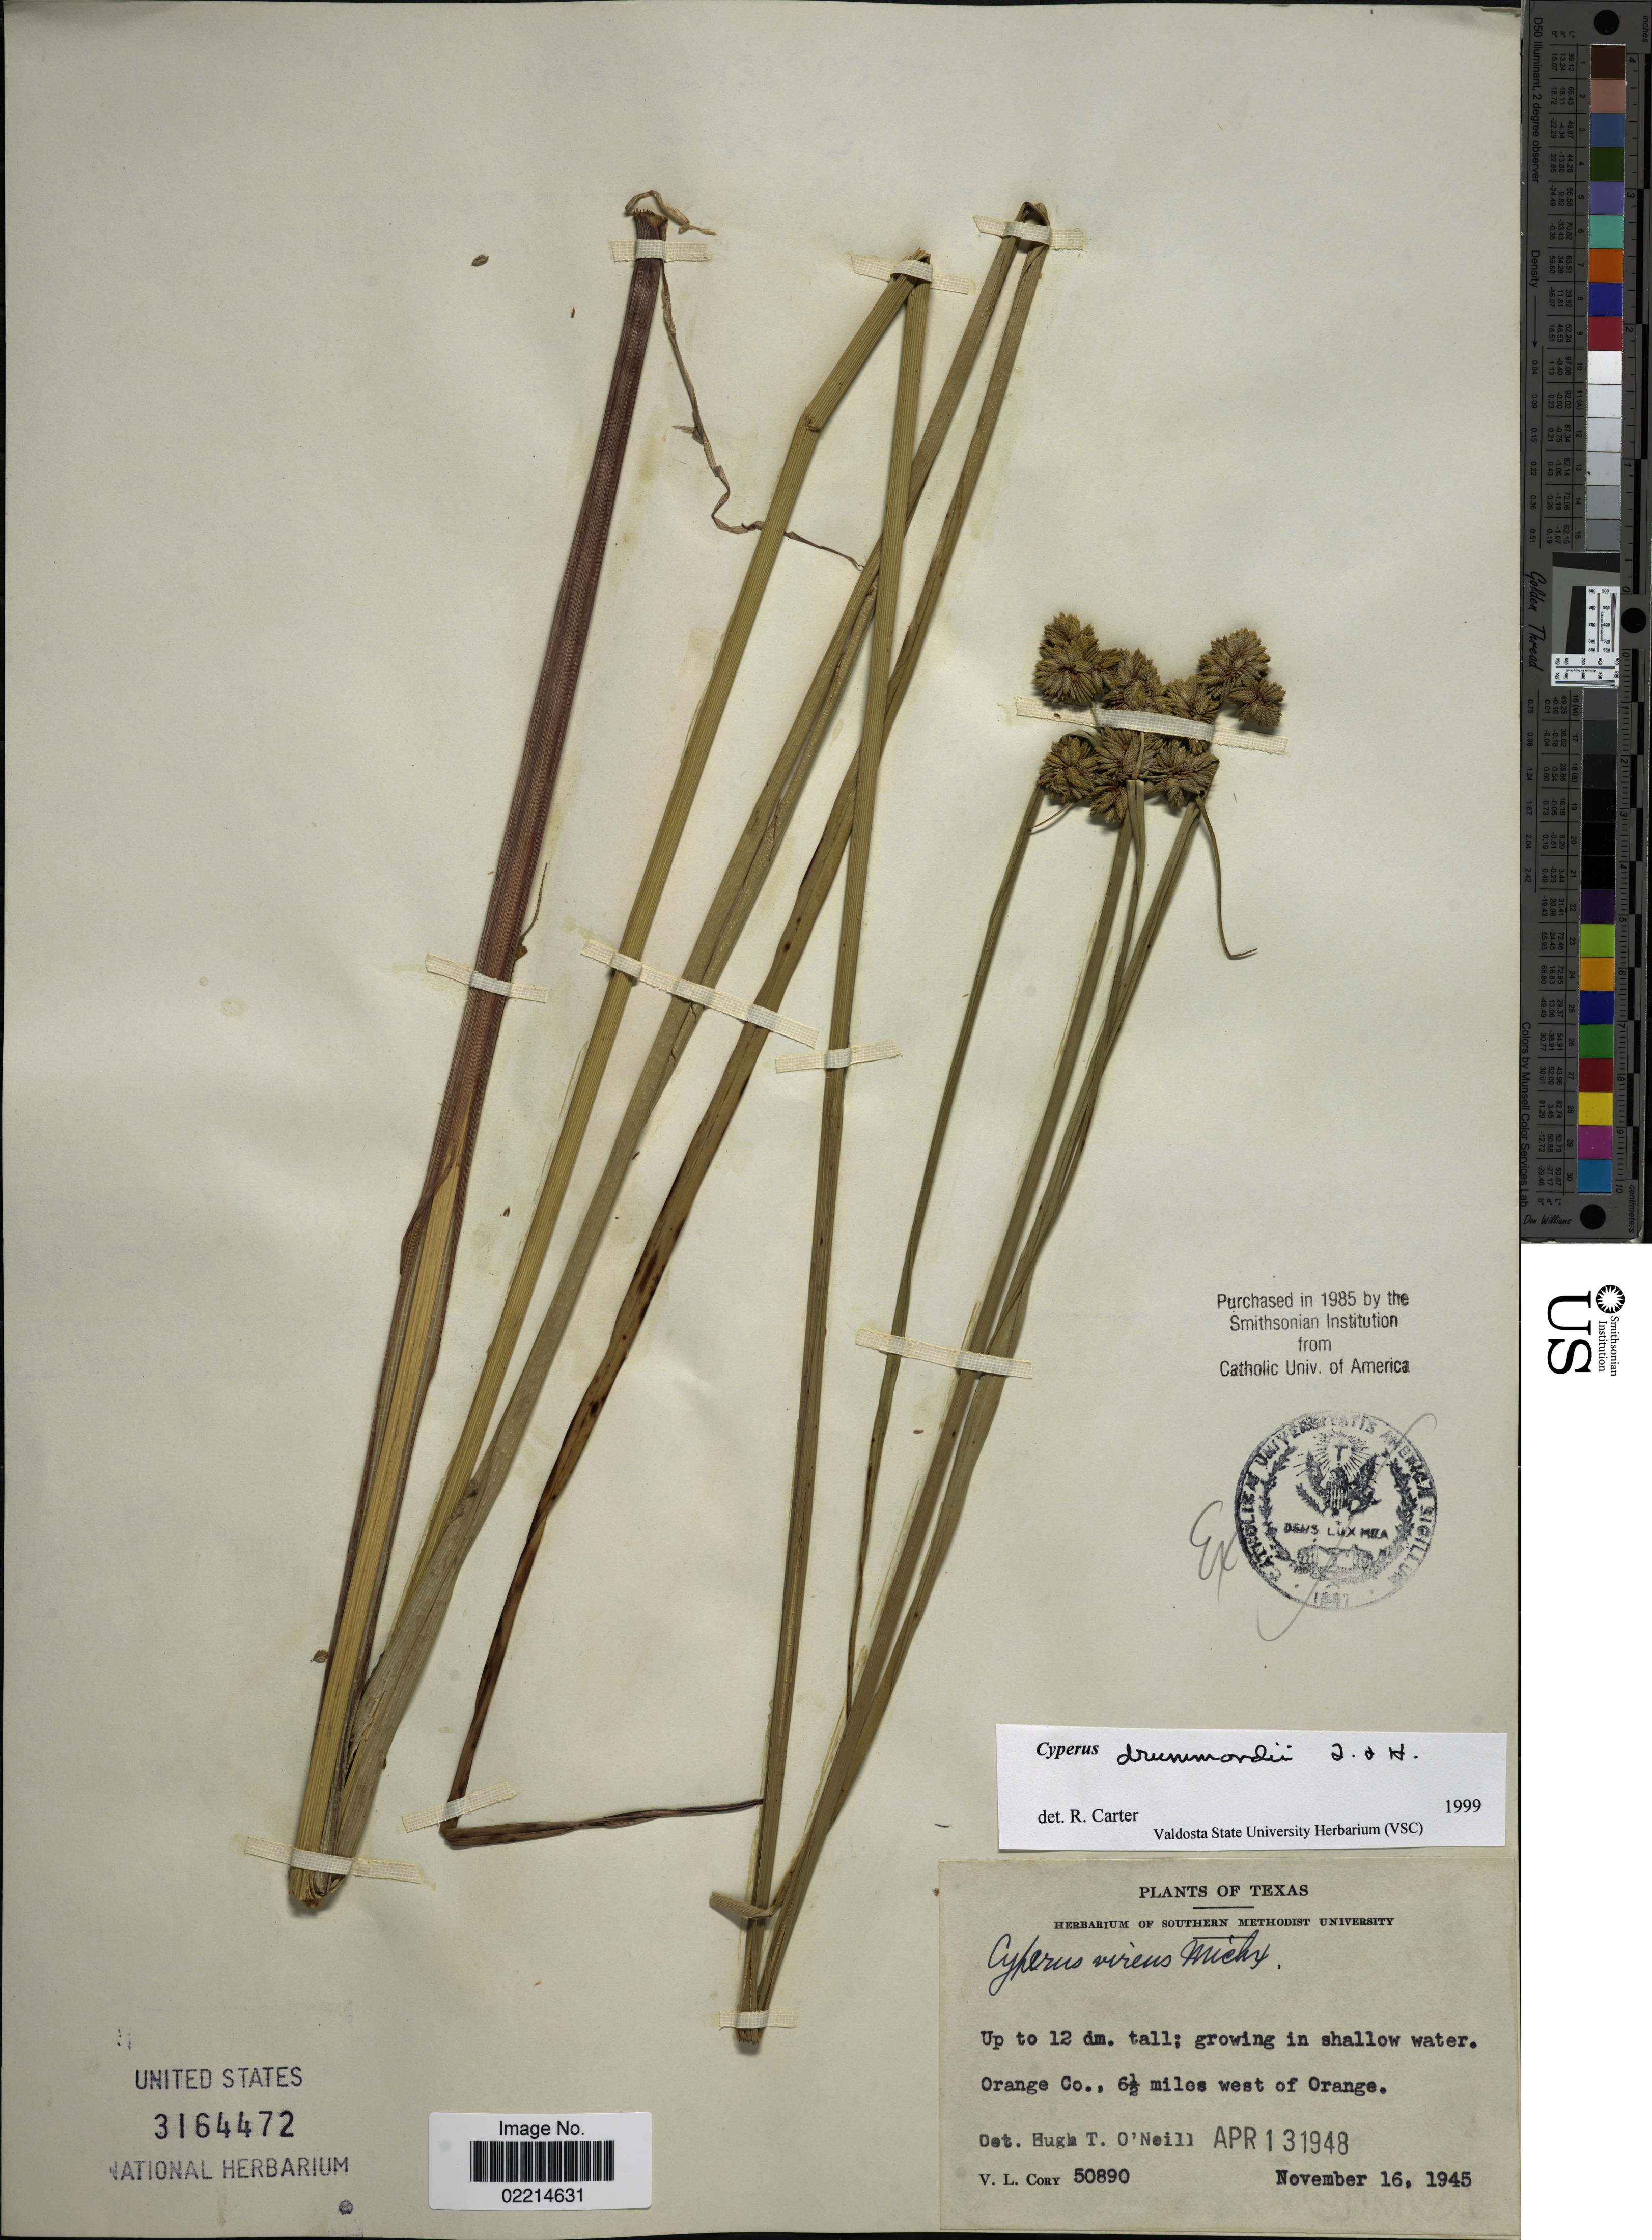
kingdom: Plantae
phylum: Tracheophyta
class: Liliopsida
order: Poales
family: Cyperaceae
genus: Cyperus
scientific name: Cyperus drummondii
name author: Torr. & Hook.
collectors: V. Cory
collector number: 50890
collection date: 1945-11-16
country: United States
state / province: Texas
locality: Orange Co., 6½ miles west of Orange.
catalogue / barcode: US 3164472